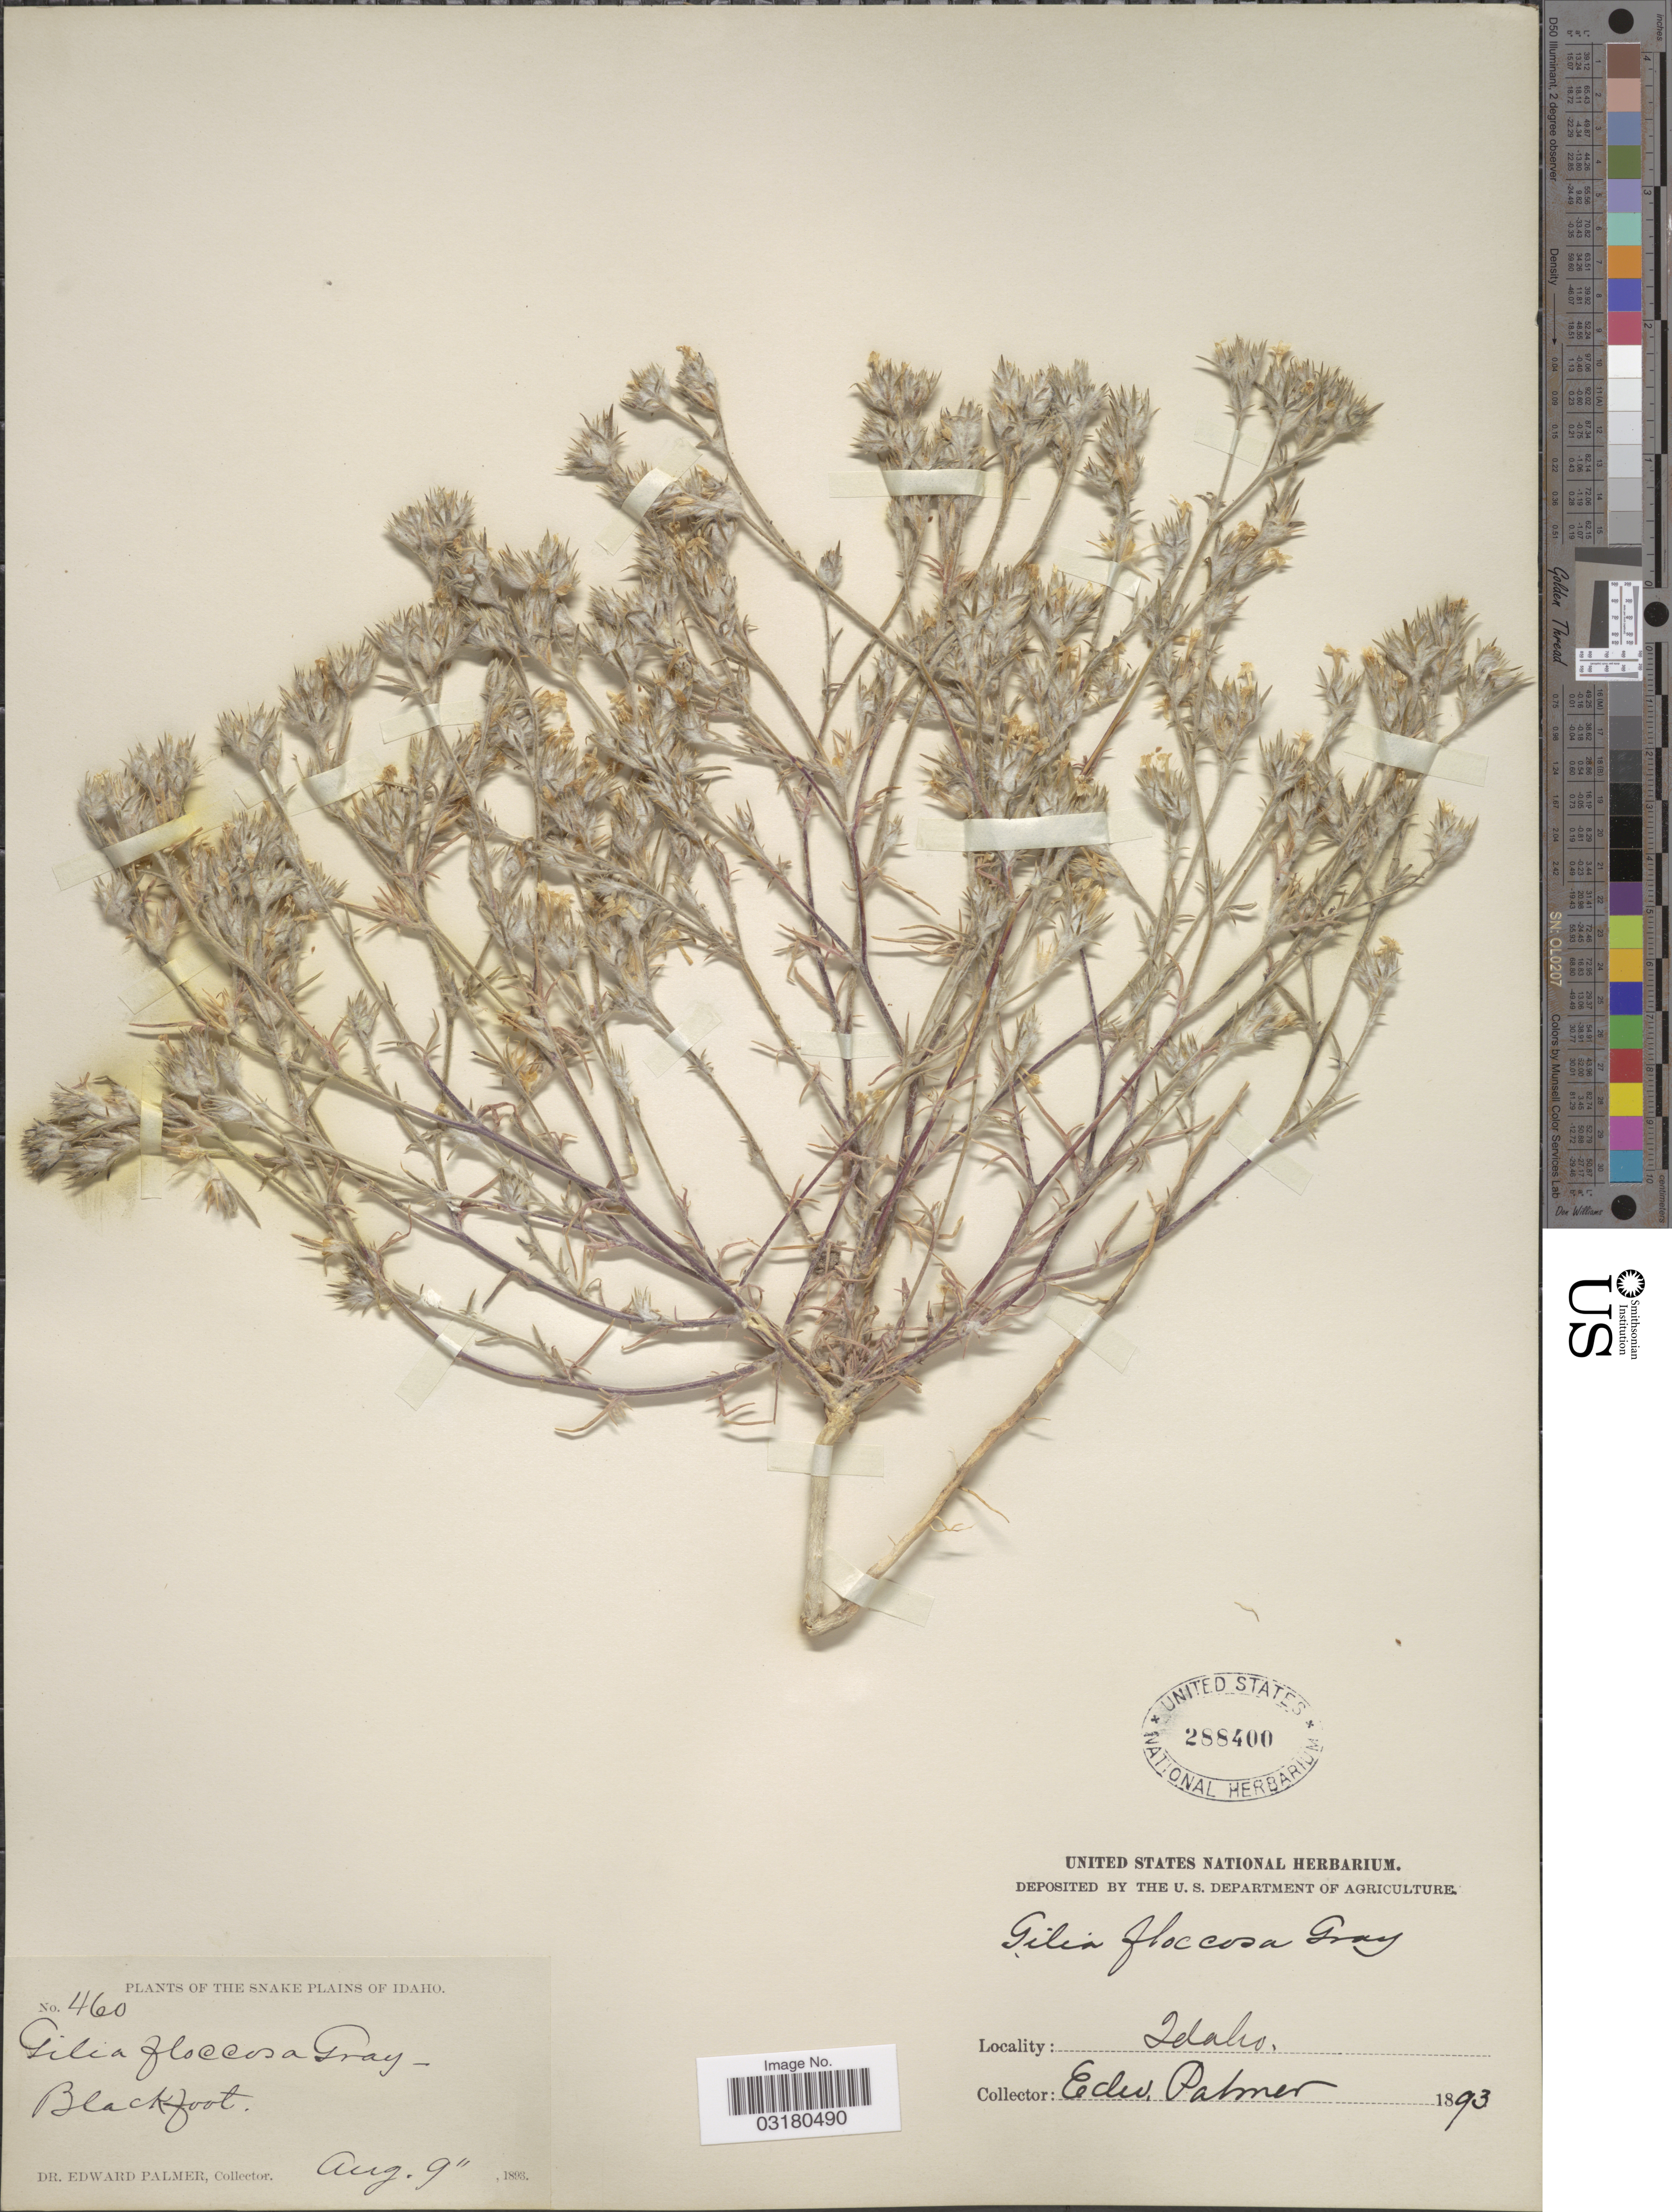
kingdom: Plantae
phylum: Tracheophyta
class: Magnoliopsida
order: Ericales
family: Polemoniaceae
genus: Eriastrum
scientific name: Eriastrum wilcoxii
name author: (A. Nelson) H. Mason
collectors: E. Palmer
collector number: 460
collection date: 1893-08-09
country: United States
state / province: Idaho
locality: The Snake Plains of Idaho. Blackfoot.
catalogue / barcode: US 288400